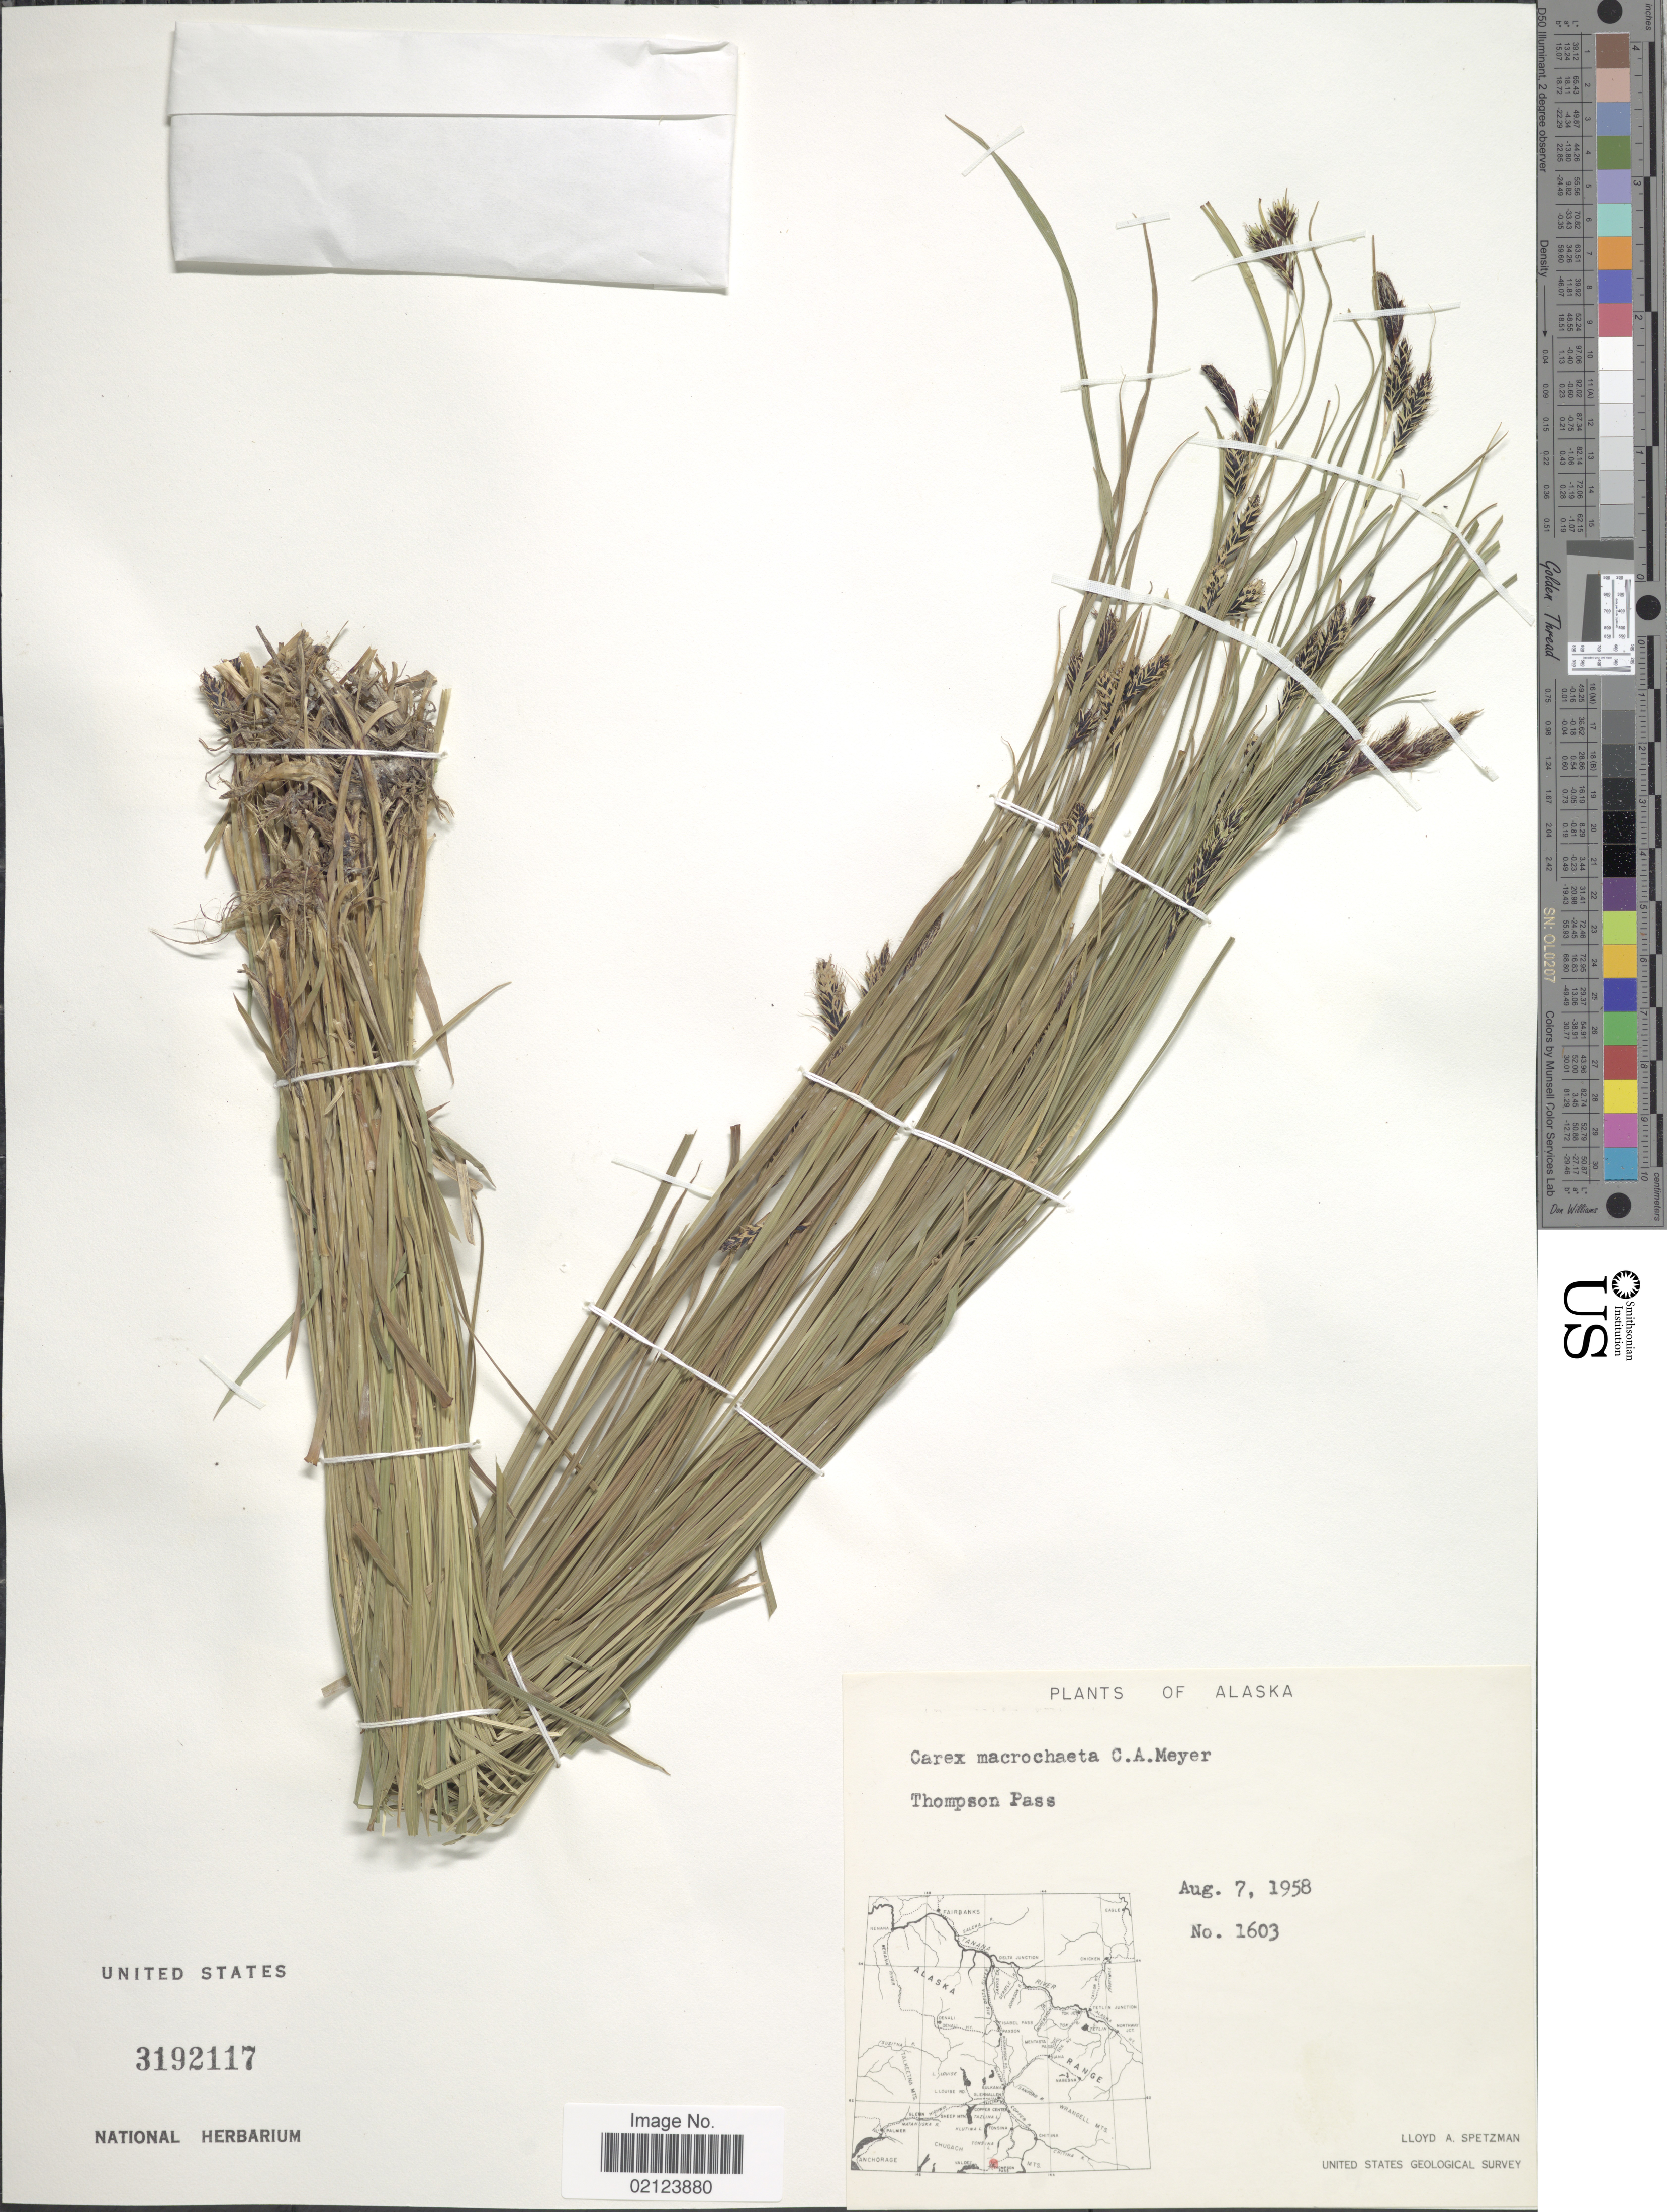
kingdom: Plantae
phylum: Tracheophyta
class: Liliopsida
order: Poales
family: Cyperaceae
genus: Carex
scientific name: Carex macrochaeta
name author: C.A. Mey.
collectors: L. Spetzman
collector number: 1603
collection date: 1958-08-07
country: United States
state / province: Alaska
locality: Thompson Pass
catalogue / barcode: US 3192117